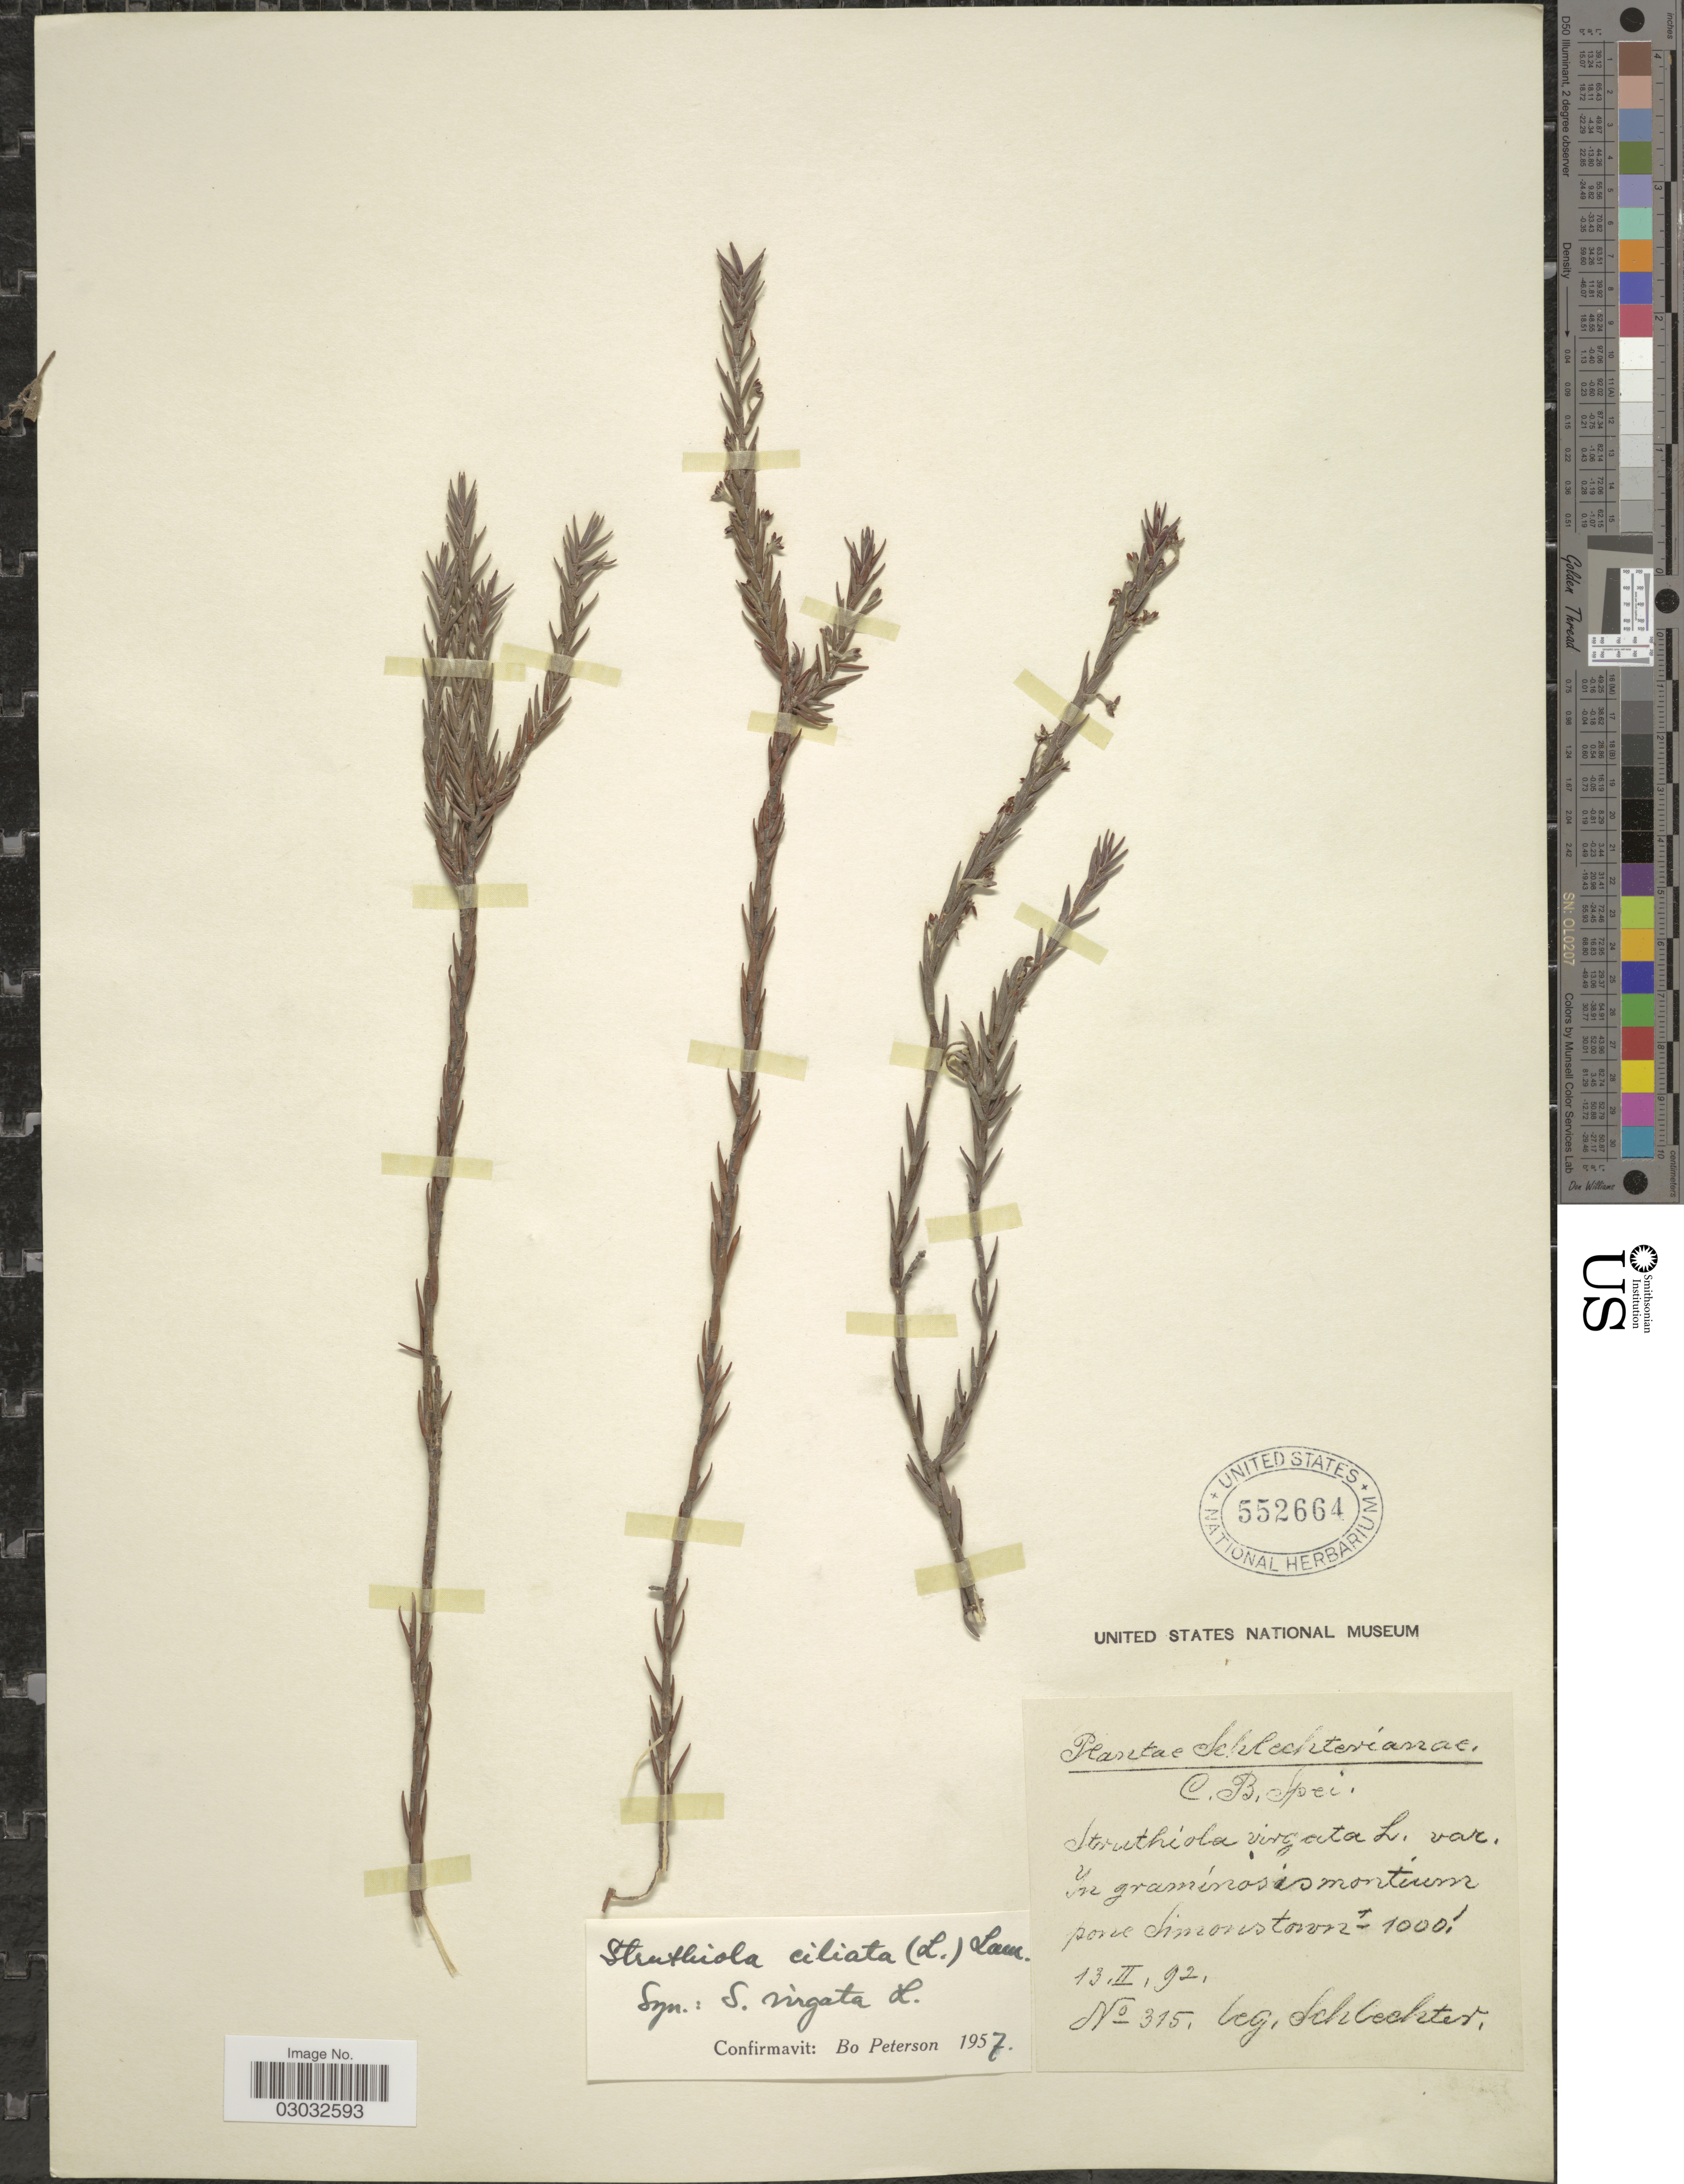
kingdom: Plantae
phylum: Tracheophyta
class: Magnoliopsida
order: Malvales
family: Thymelaeaceae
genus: Struthiola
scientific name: Struthiola ciliata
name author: (L.) Lam.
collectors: Schlechter, --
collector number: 315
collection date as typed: Transcribed d/m/y: 13/2/92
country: South Africa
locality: C. B. Spei. montium pone Simonstown.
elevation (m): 305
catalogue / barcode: US 552664